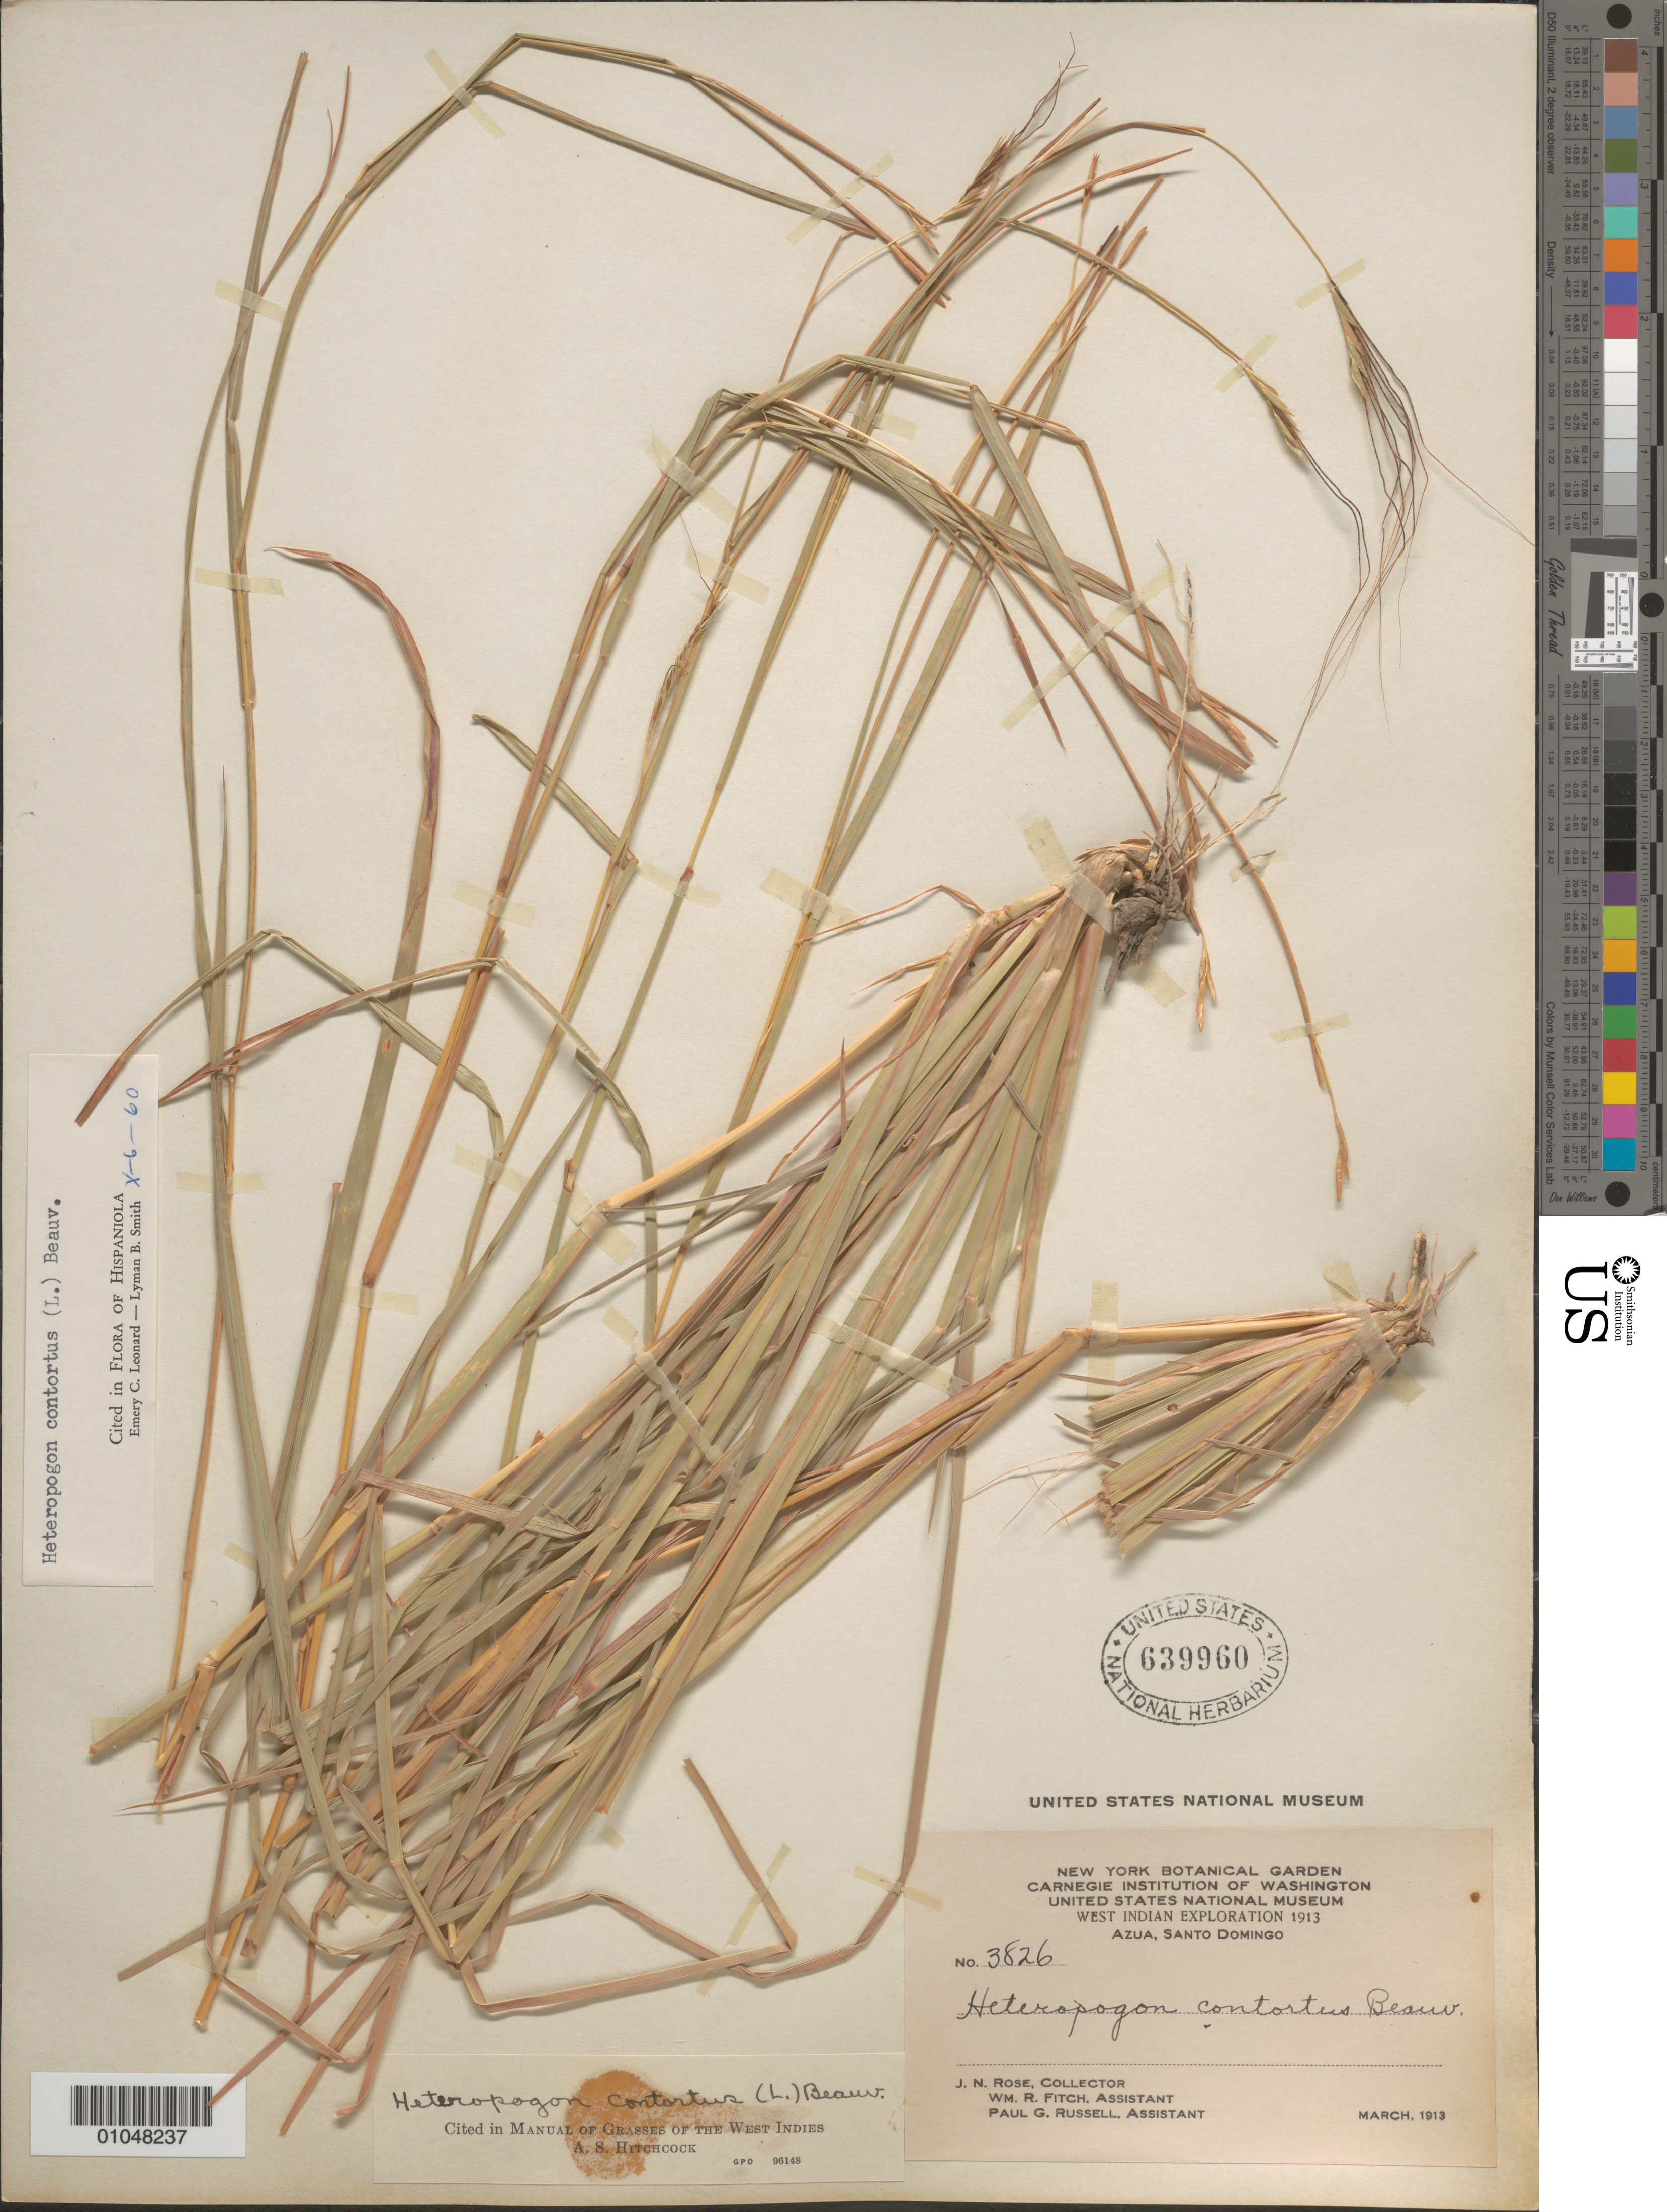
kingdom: Plantae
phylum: Tracheophyta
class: Liliopsida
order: Poales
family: Poaceae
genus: Heteropogon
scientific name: Heteropogon contortus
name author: (L.) P. Beauv. ex Roem. & Schult.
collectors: J. N. Rose, W. R. Fitch & P. G. Russell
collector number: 3826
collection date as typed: Mar 1913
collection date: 1913-03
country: Dominican Republic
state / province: Azua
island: Hispaniola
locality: Santo Domingo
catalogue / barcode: US 639960